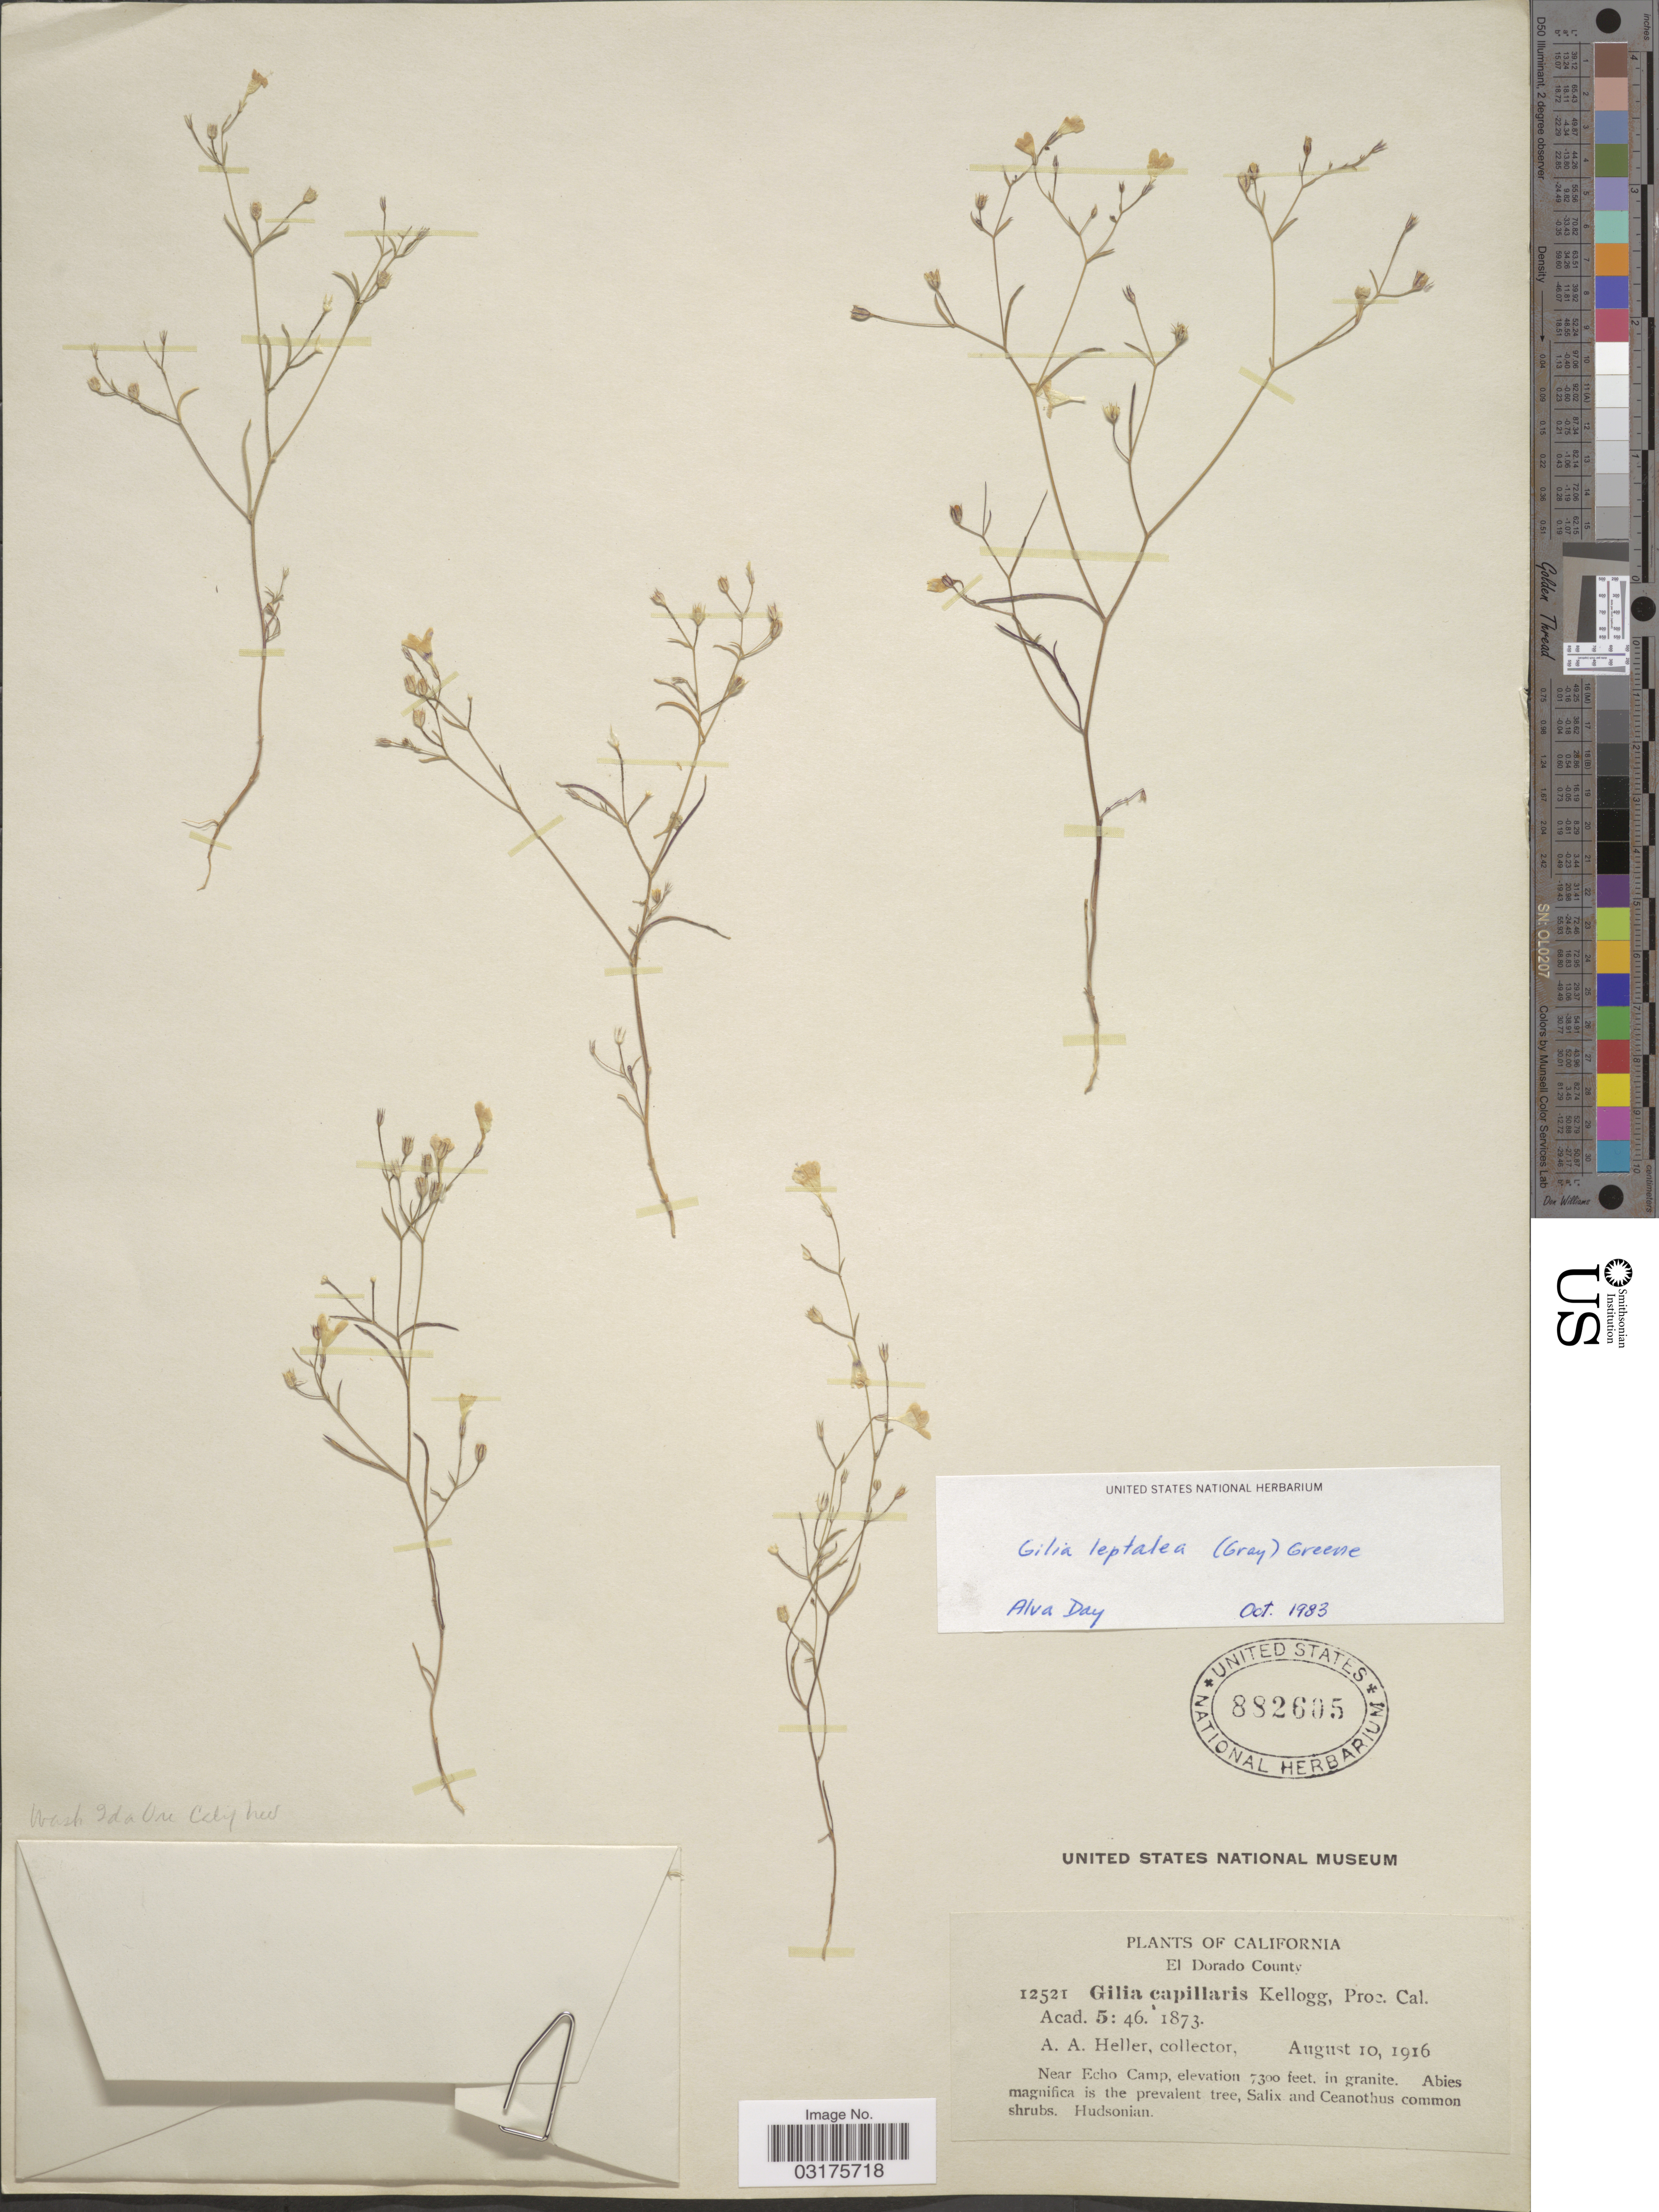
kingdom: Plantae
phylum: Tracheophyta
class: Magnoliopsida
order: Ericales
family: Polemoniaceae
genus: Navarretia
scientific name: Navarretia leptalea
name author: (A. Gray) L.A. Johnson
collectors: A. A. Heller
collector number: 12521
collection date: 1916-08-10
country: United States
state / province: California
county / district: El Dorado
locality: El Dorado County. Near Echo Camp.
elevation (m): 2225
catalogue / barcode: US 882605